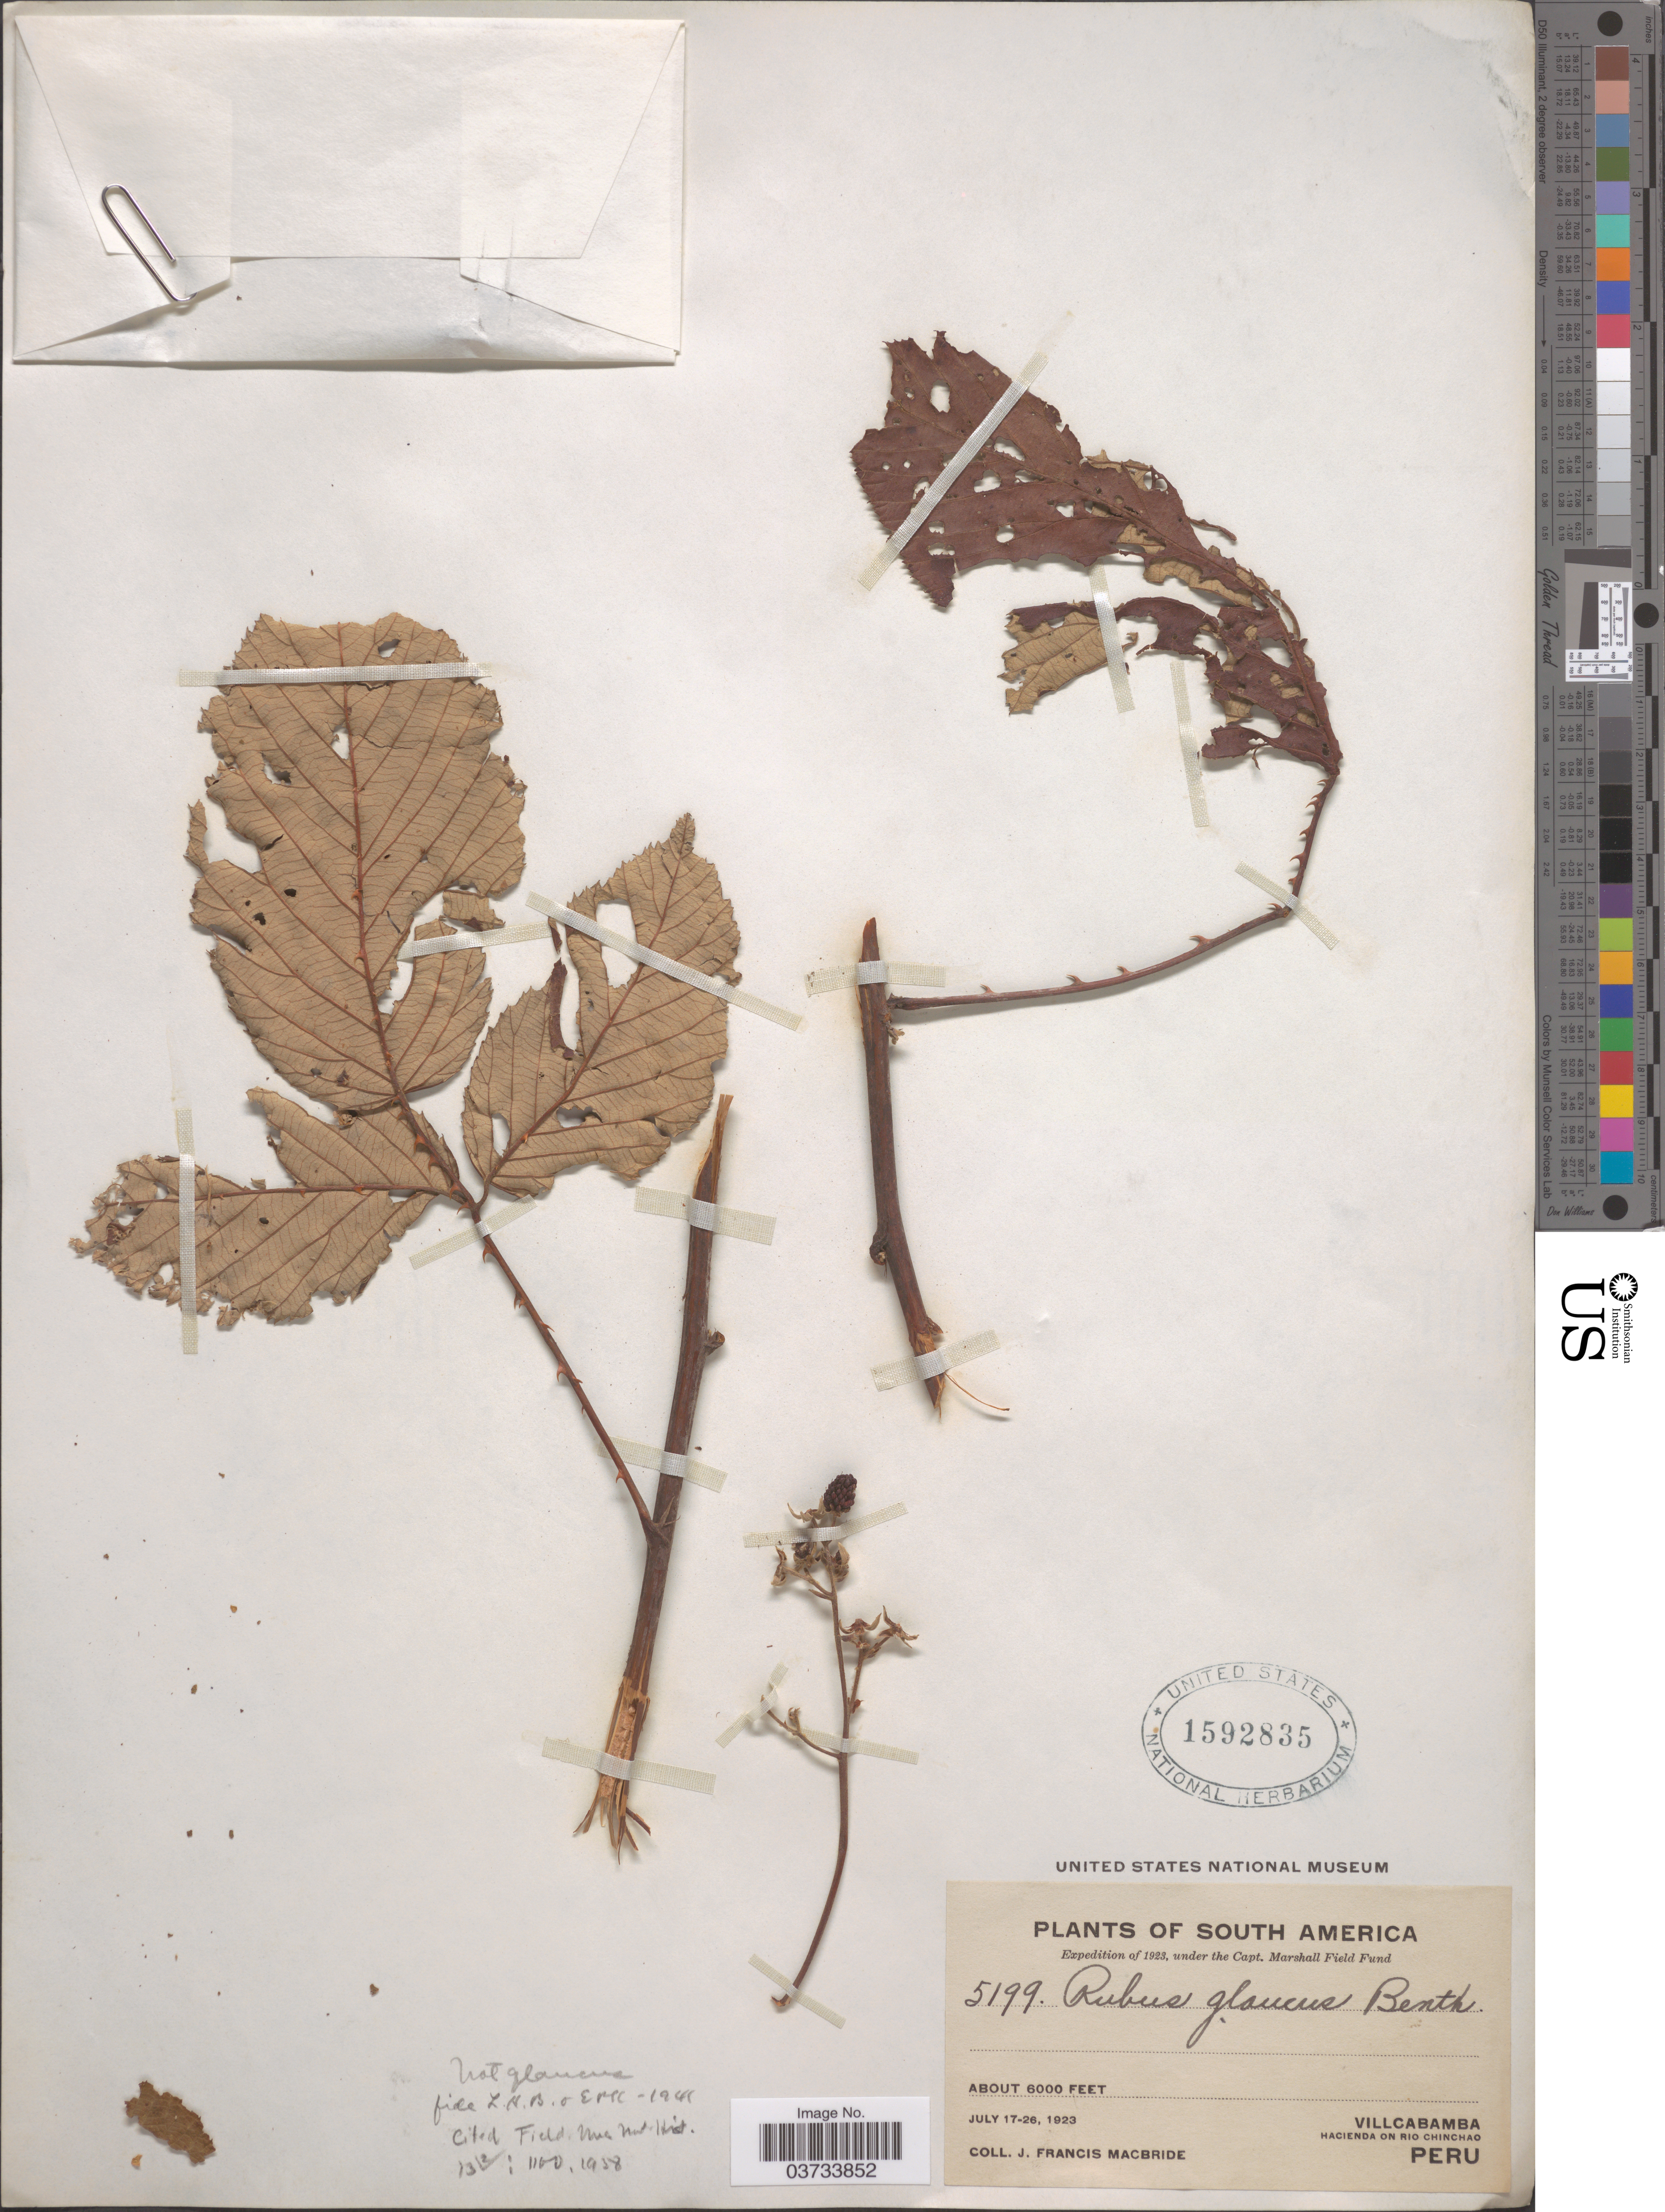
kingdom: Plantae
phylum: Tracheophyta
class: Magnoliopsida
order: Rosales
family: Rosaceae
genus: Rubus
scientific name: Rubus sp.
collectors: J. F. Macbride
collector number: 5199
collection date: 1923-07-17/1923-07-26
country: Peru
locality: Villcabamba. Hacienda on Rio Chinchao.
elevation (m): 1829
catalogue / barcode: US 1592835